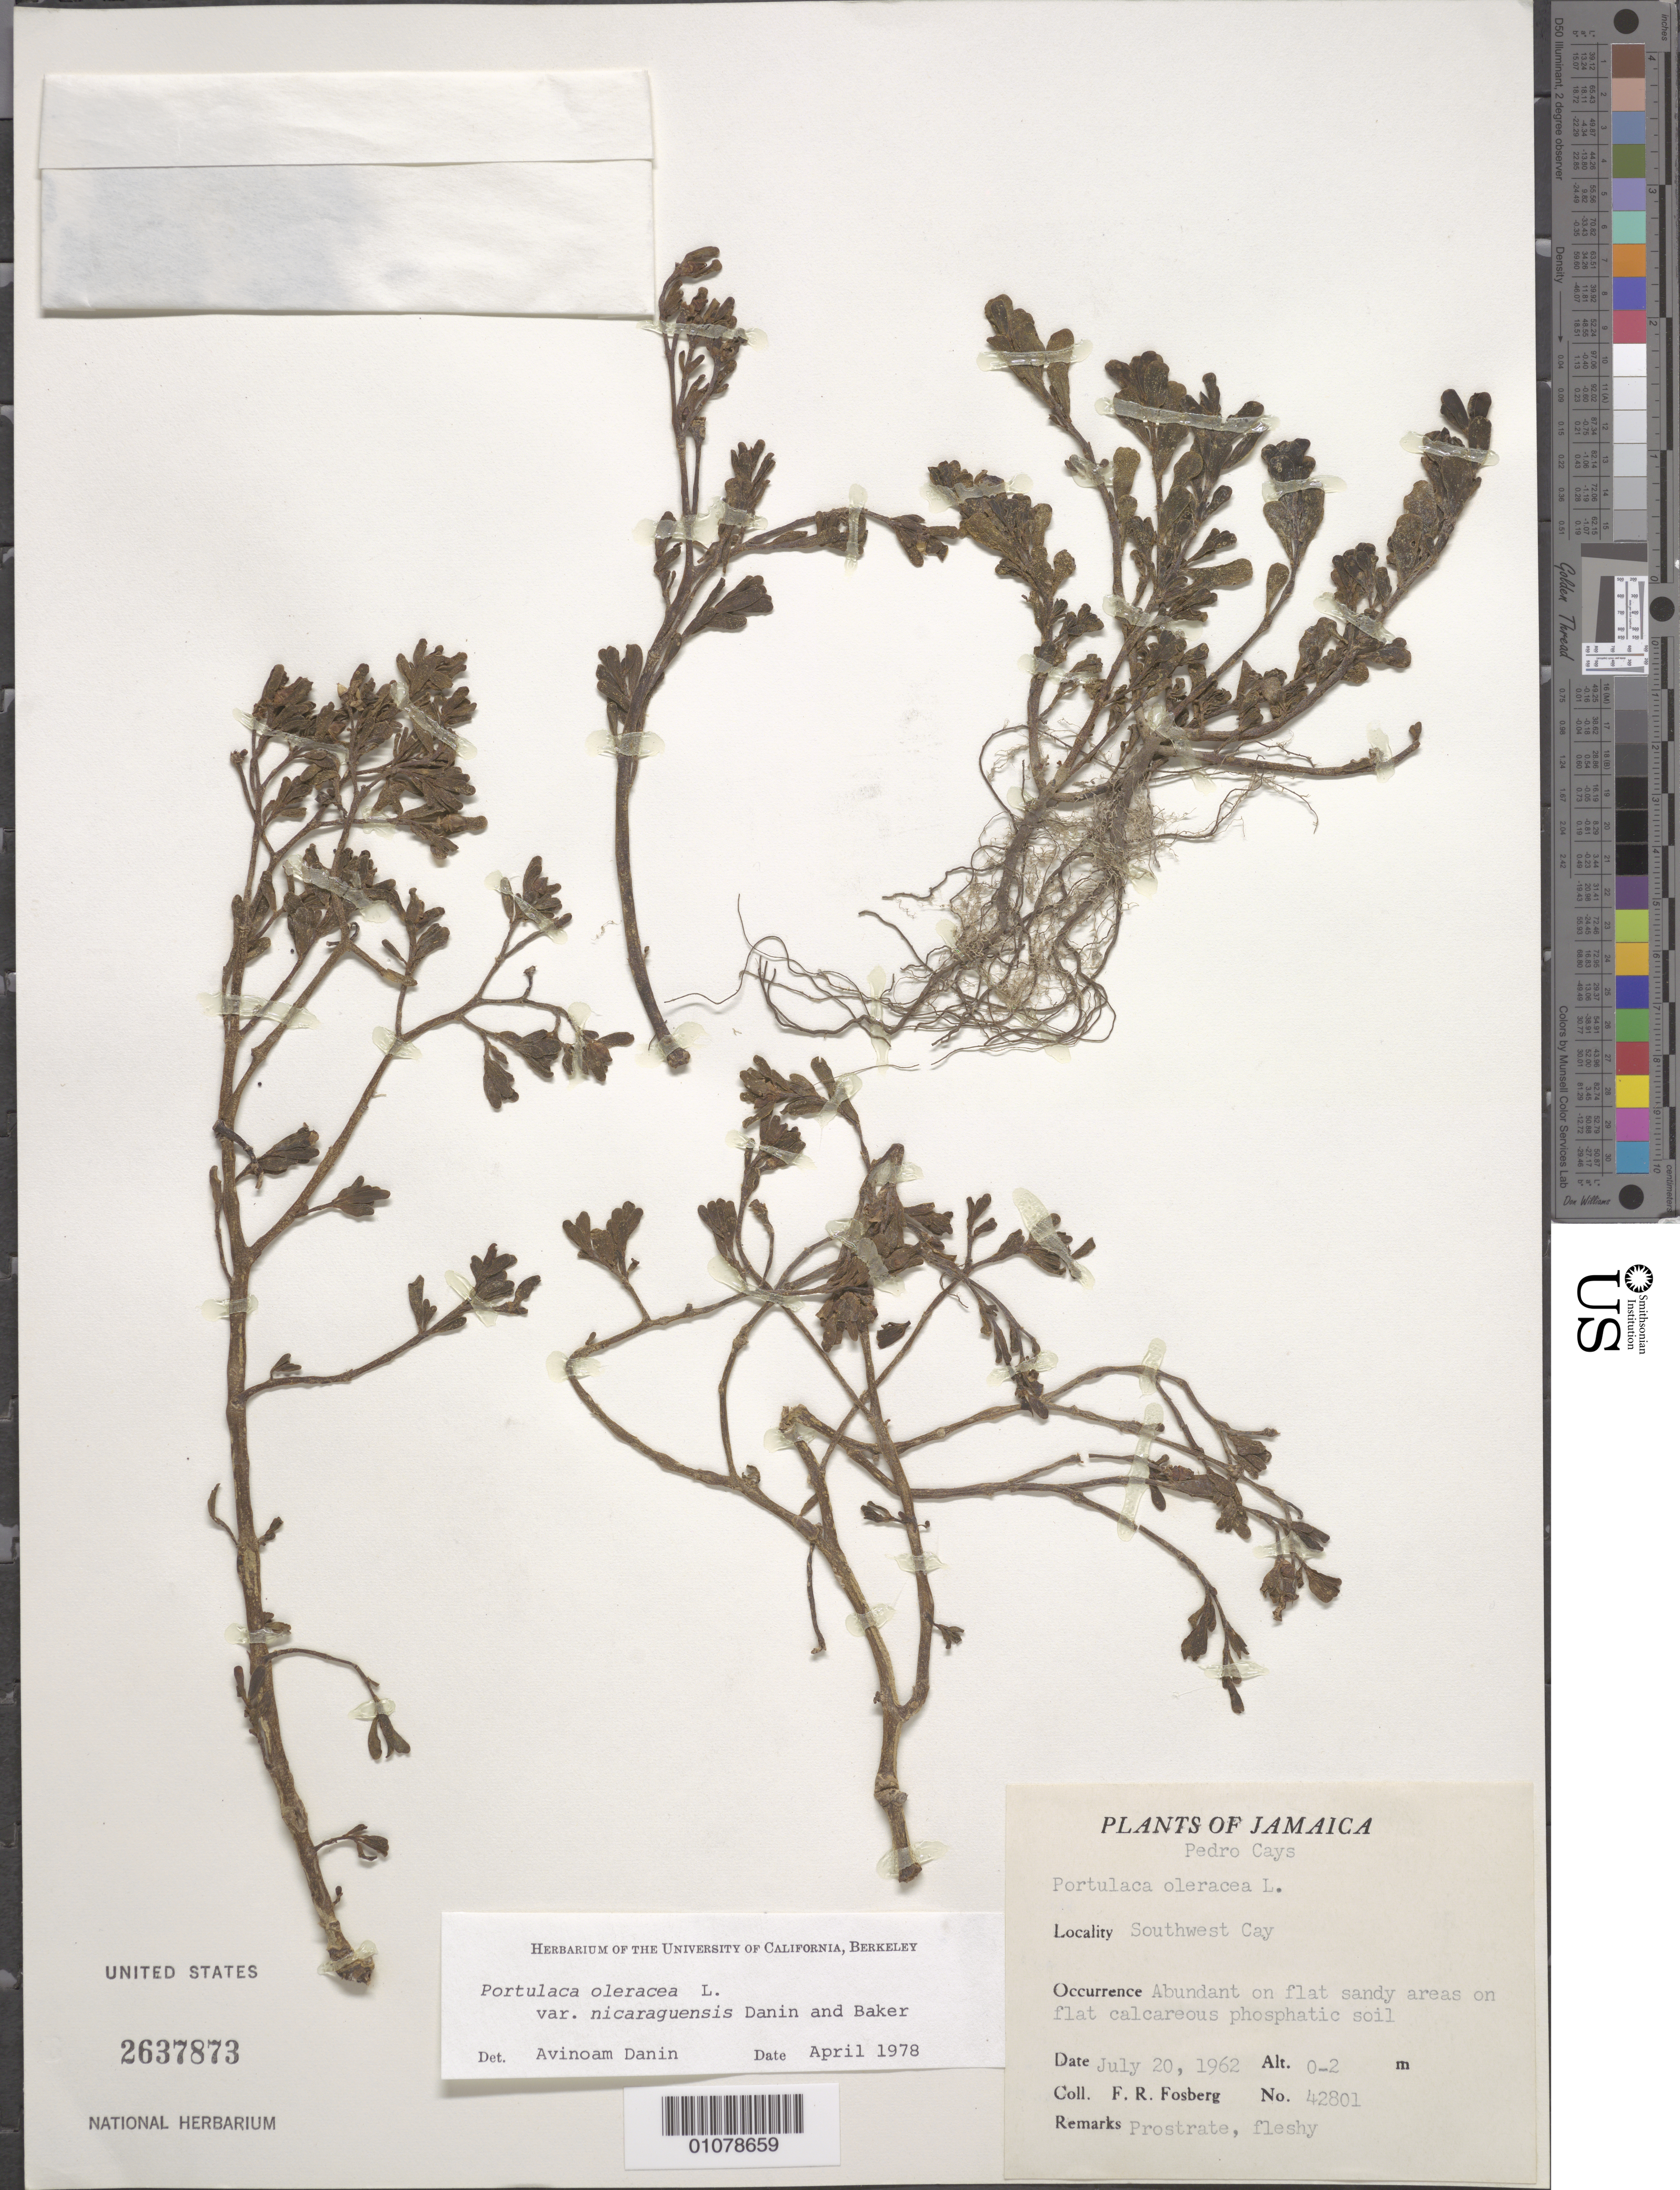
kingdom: Plantae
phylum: Tracheophyta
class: Magnoliopsida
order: Caryophyllales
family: Portulacaceae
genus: Portulaca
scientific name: Portulaca oleracea subsp. nicaraguensis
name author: Danin & H.G. Baker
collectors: F. R. Fosberg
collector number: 42801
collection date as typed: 20 Jul 1962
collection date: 1962-07-20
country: Jamaica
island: Jamaica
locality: Pedro Cays: Southwest Cay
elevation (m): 0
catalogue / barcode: US 2637873